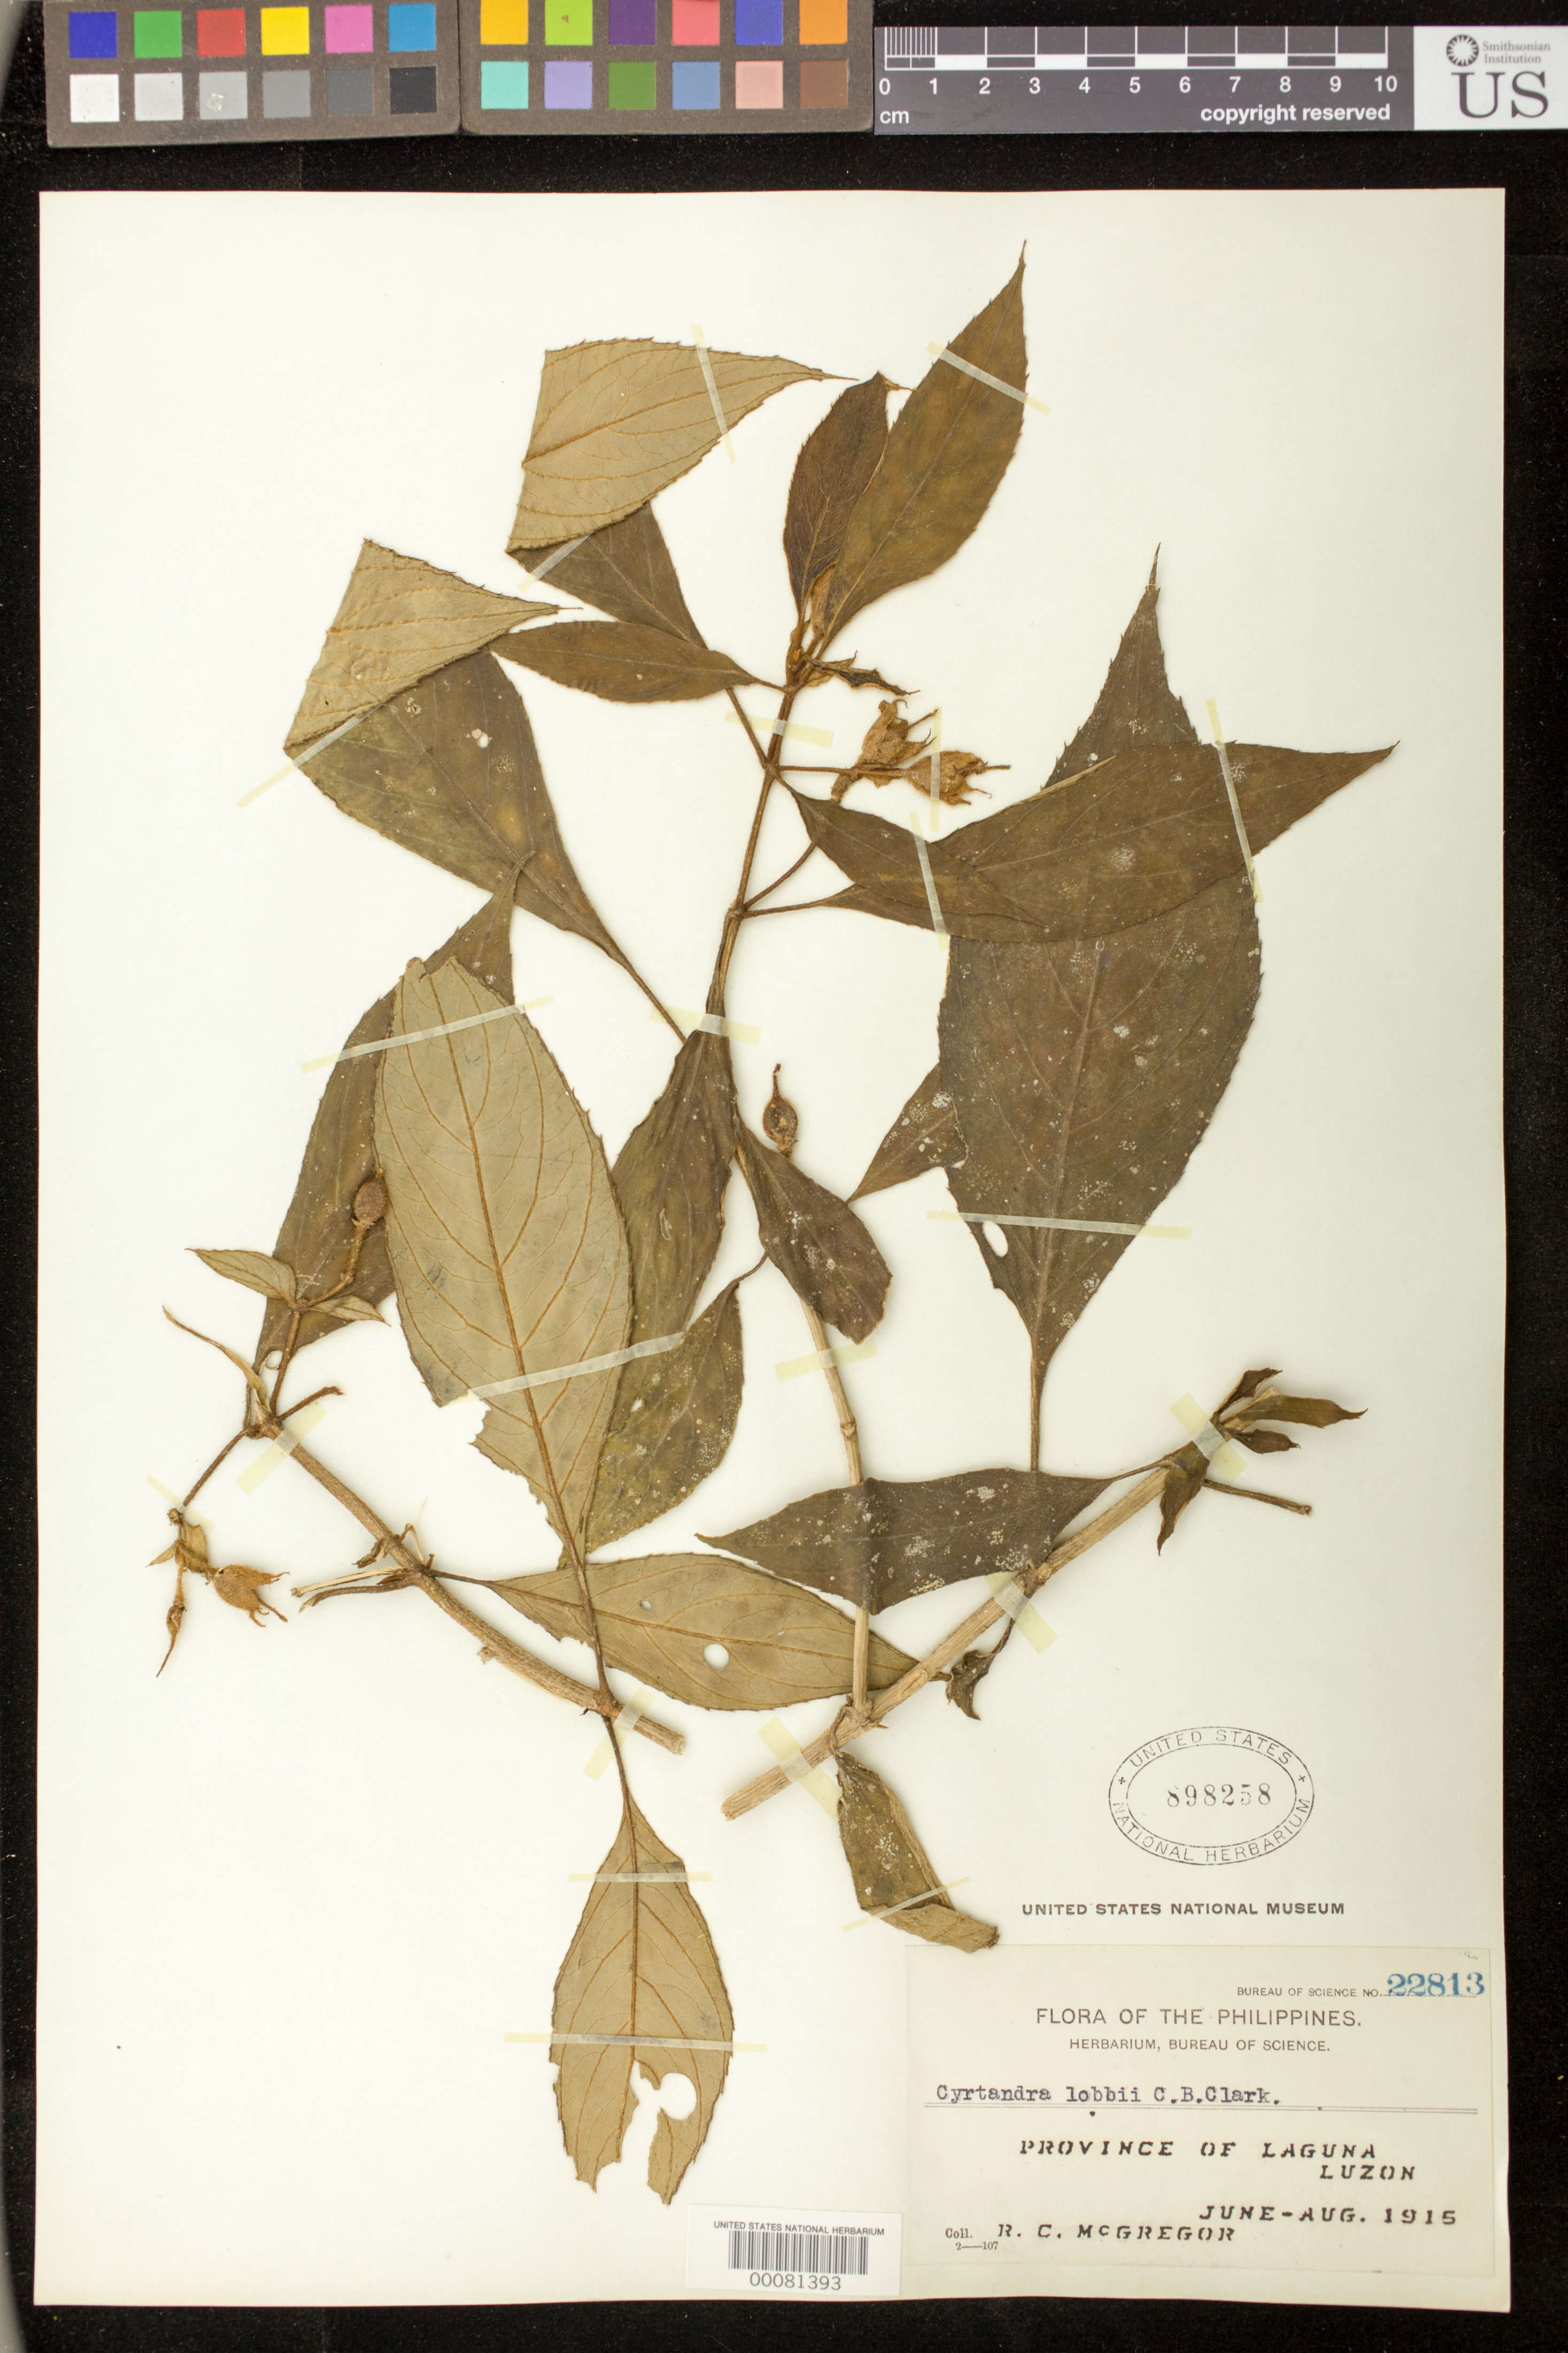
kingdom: Plantae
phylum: Tracheophyta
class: Magnoliopsida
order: Lamiales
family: Gesneriaceae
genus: Cyrtandra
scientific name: Cyrtandra lobbii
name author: C.B. Clarke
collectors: R. C. McGregor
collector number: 22813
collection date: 1915-06/1915-08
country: Philippines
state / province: Calabarzon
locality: Province of Laguna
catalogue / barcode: US 898258